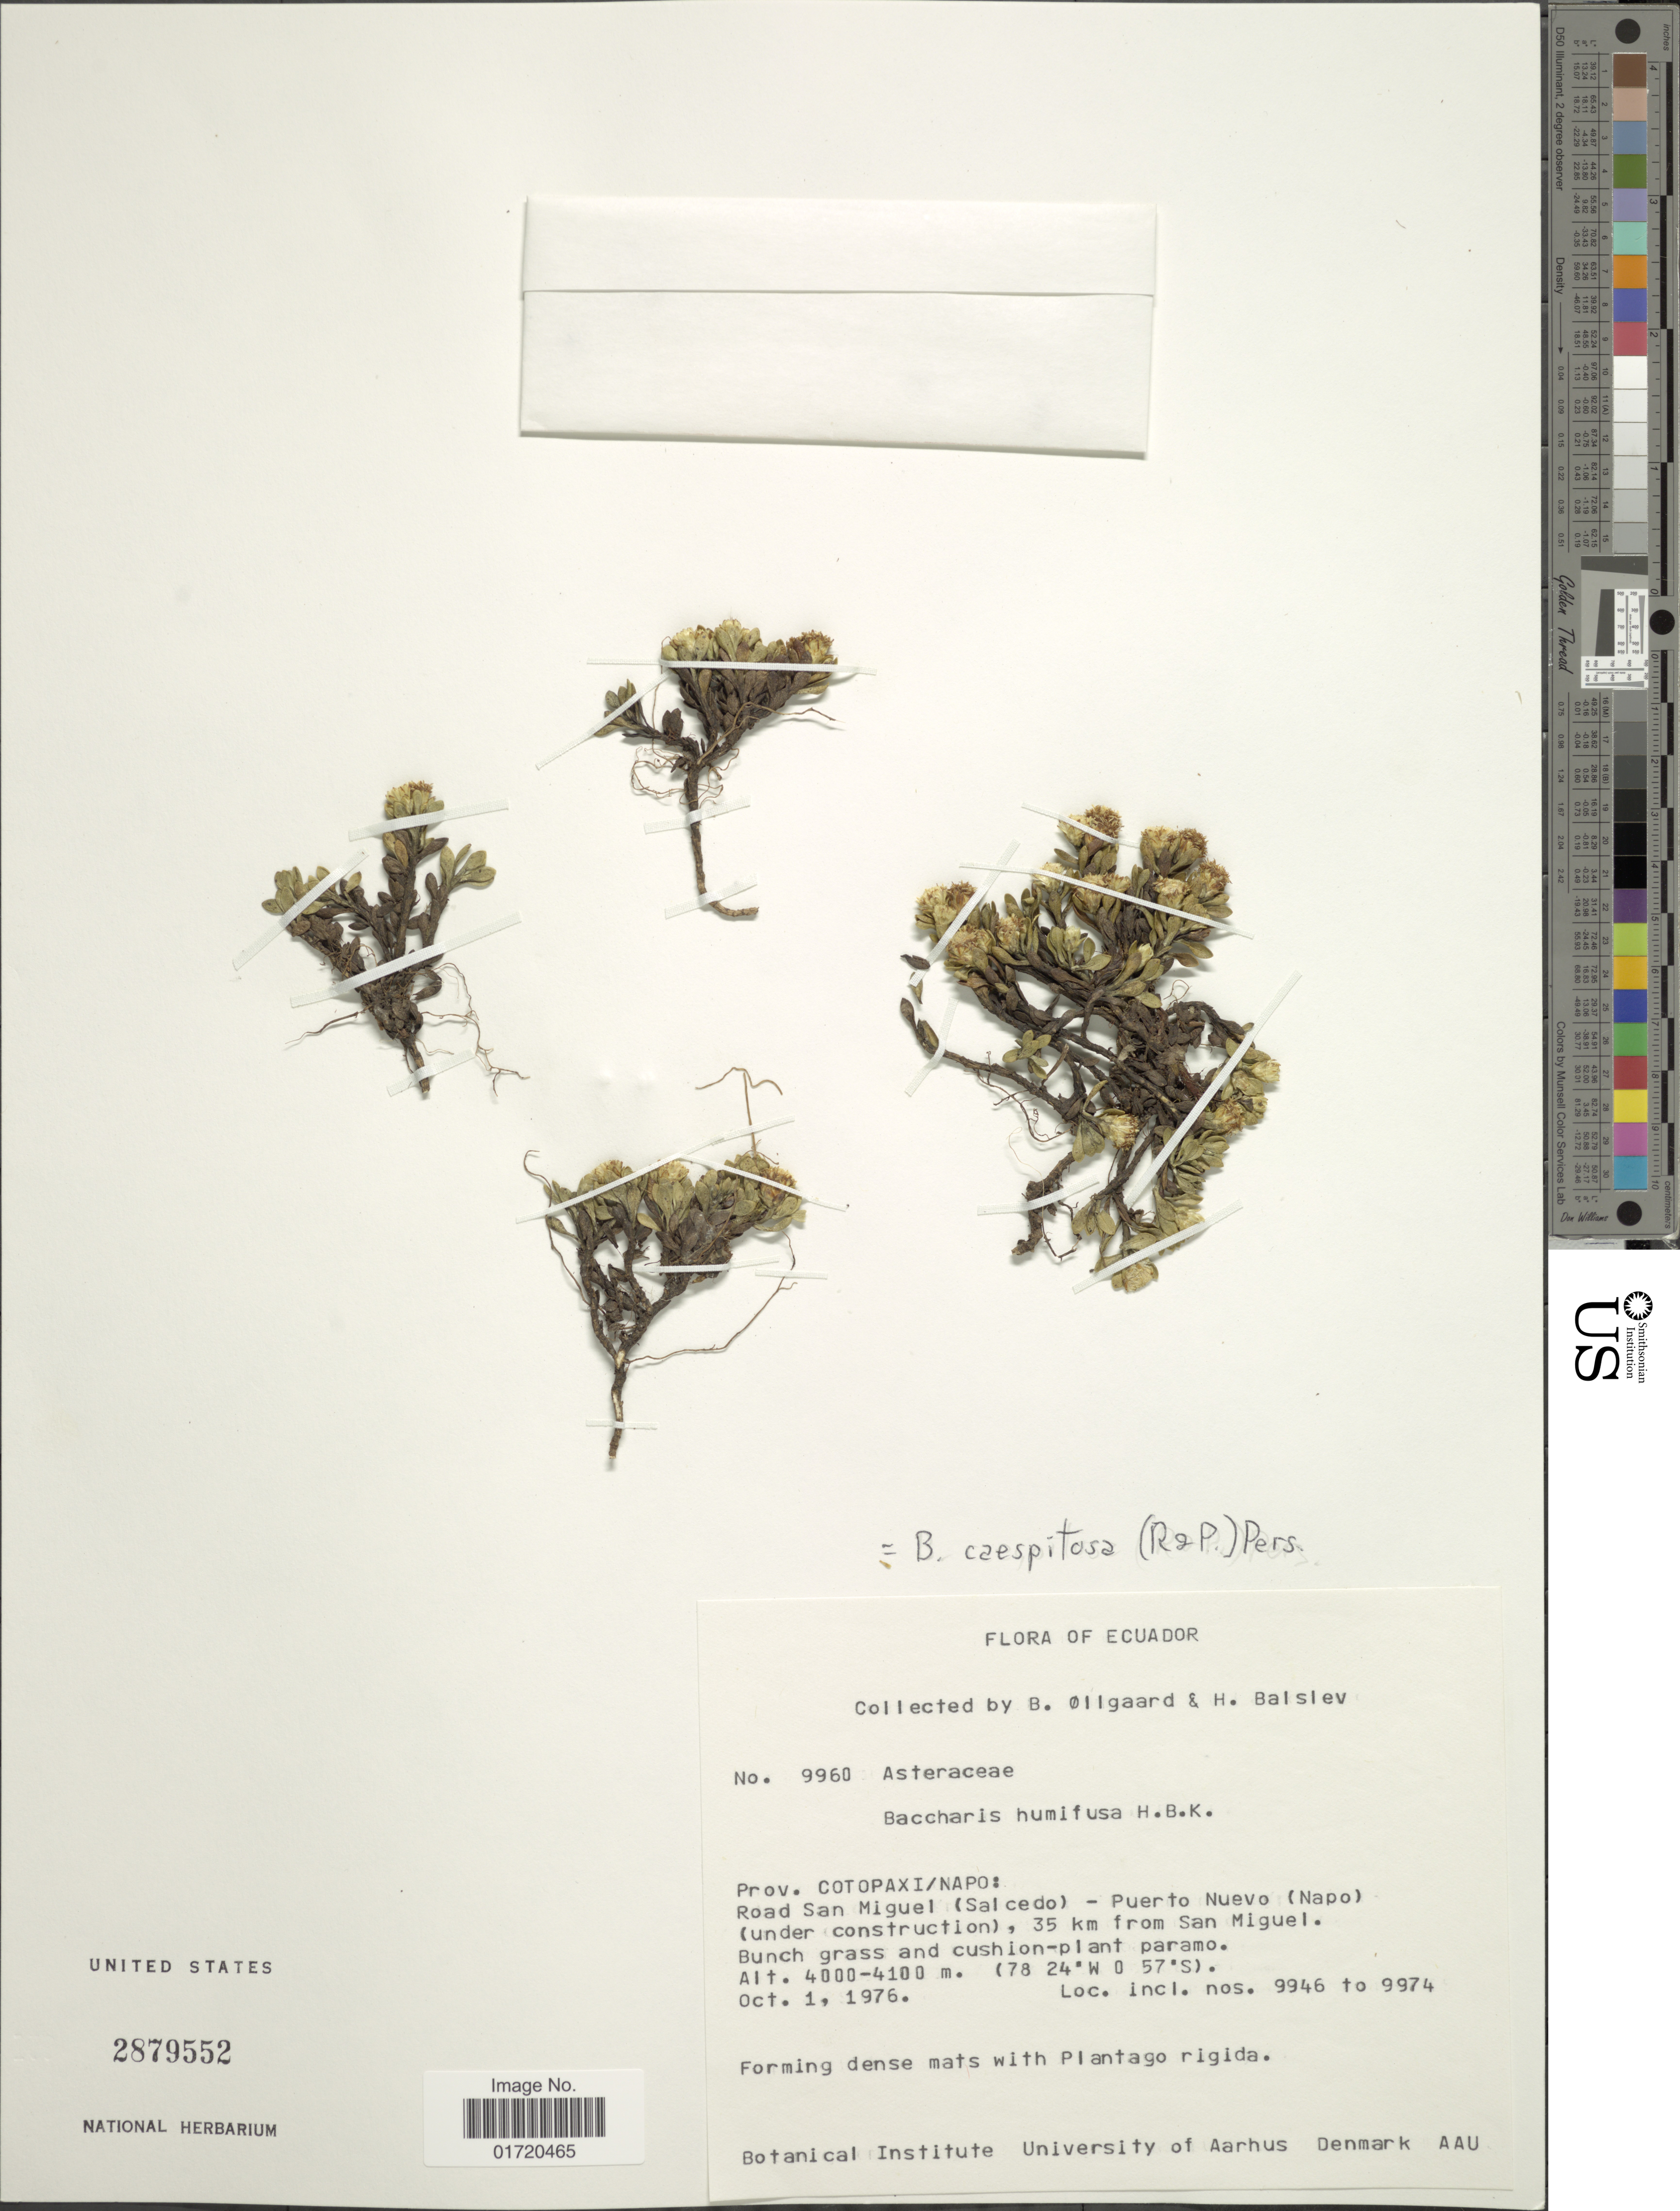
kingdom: Plantae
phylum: Tracheophyta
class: Magnoliopsida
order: Asterales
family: Asteraceae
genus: Baccharis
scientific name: Baccharis caespitosa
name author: (Ruiz & Pav.) Pers.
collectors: B. Øllgaard & H. Balslev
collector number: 9960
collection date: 1976-10-01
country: Ecuador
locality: Prov. Cotopaxi/Napo: Road San Miguel (Salcedo) - Puerto Nuevo (Napo), 35 km from San Miguel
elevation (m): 4000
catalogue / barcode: US 2879552